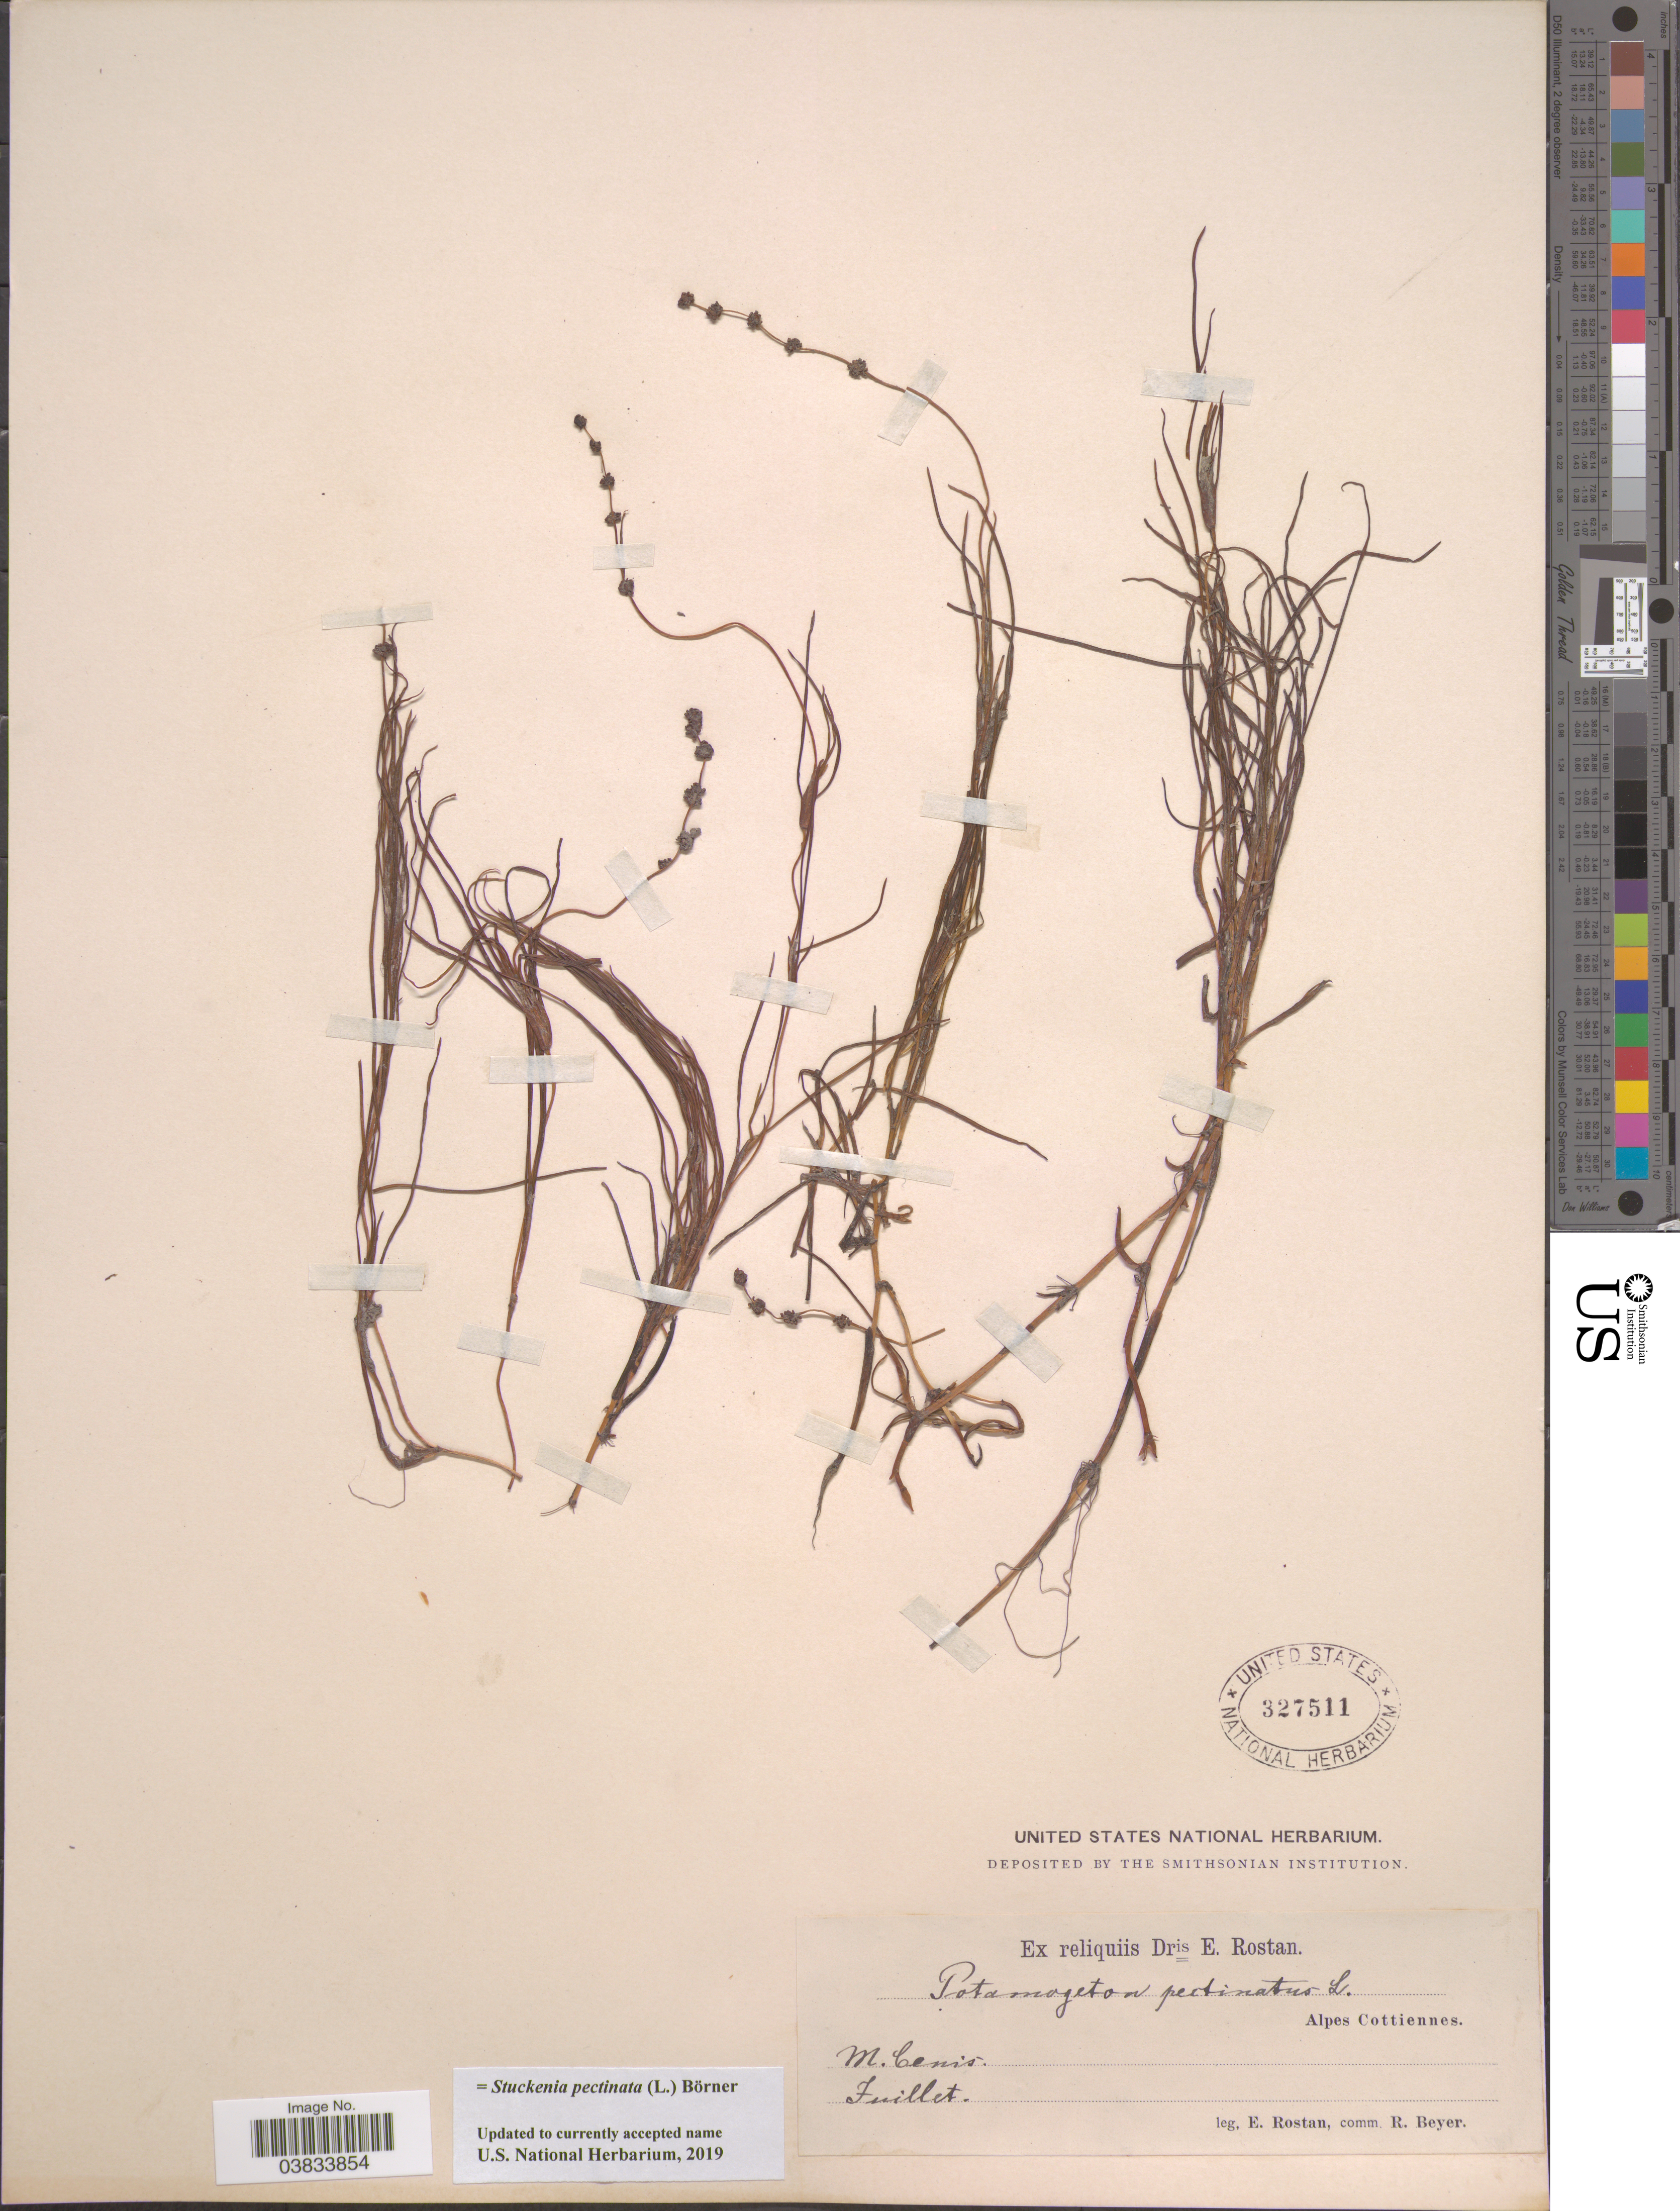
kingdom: Plantae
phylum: Tracheophyta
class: Liliopsida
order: Alismatales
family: Potamogetonaceae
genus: Stuckenia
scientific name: Stuckenia pectinata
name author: (L.) Börner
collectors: E. Rostan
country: France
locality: Alpes Cottiennes. M. Cenis.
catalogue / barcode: US 327511